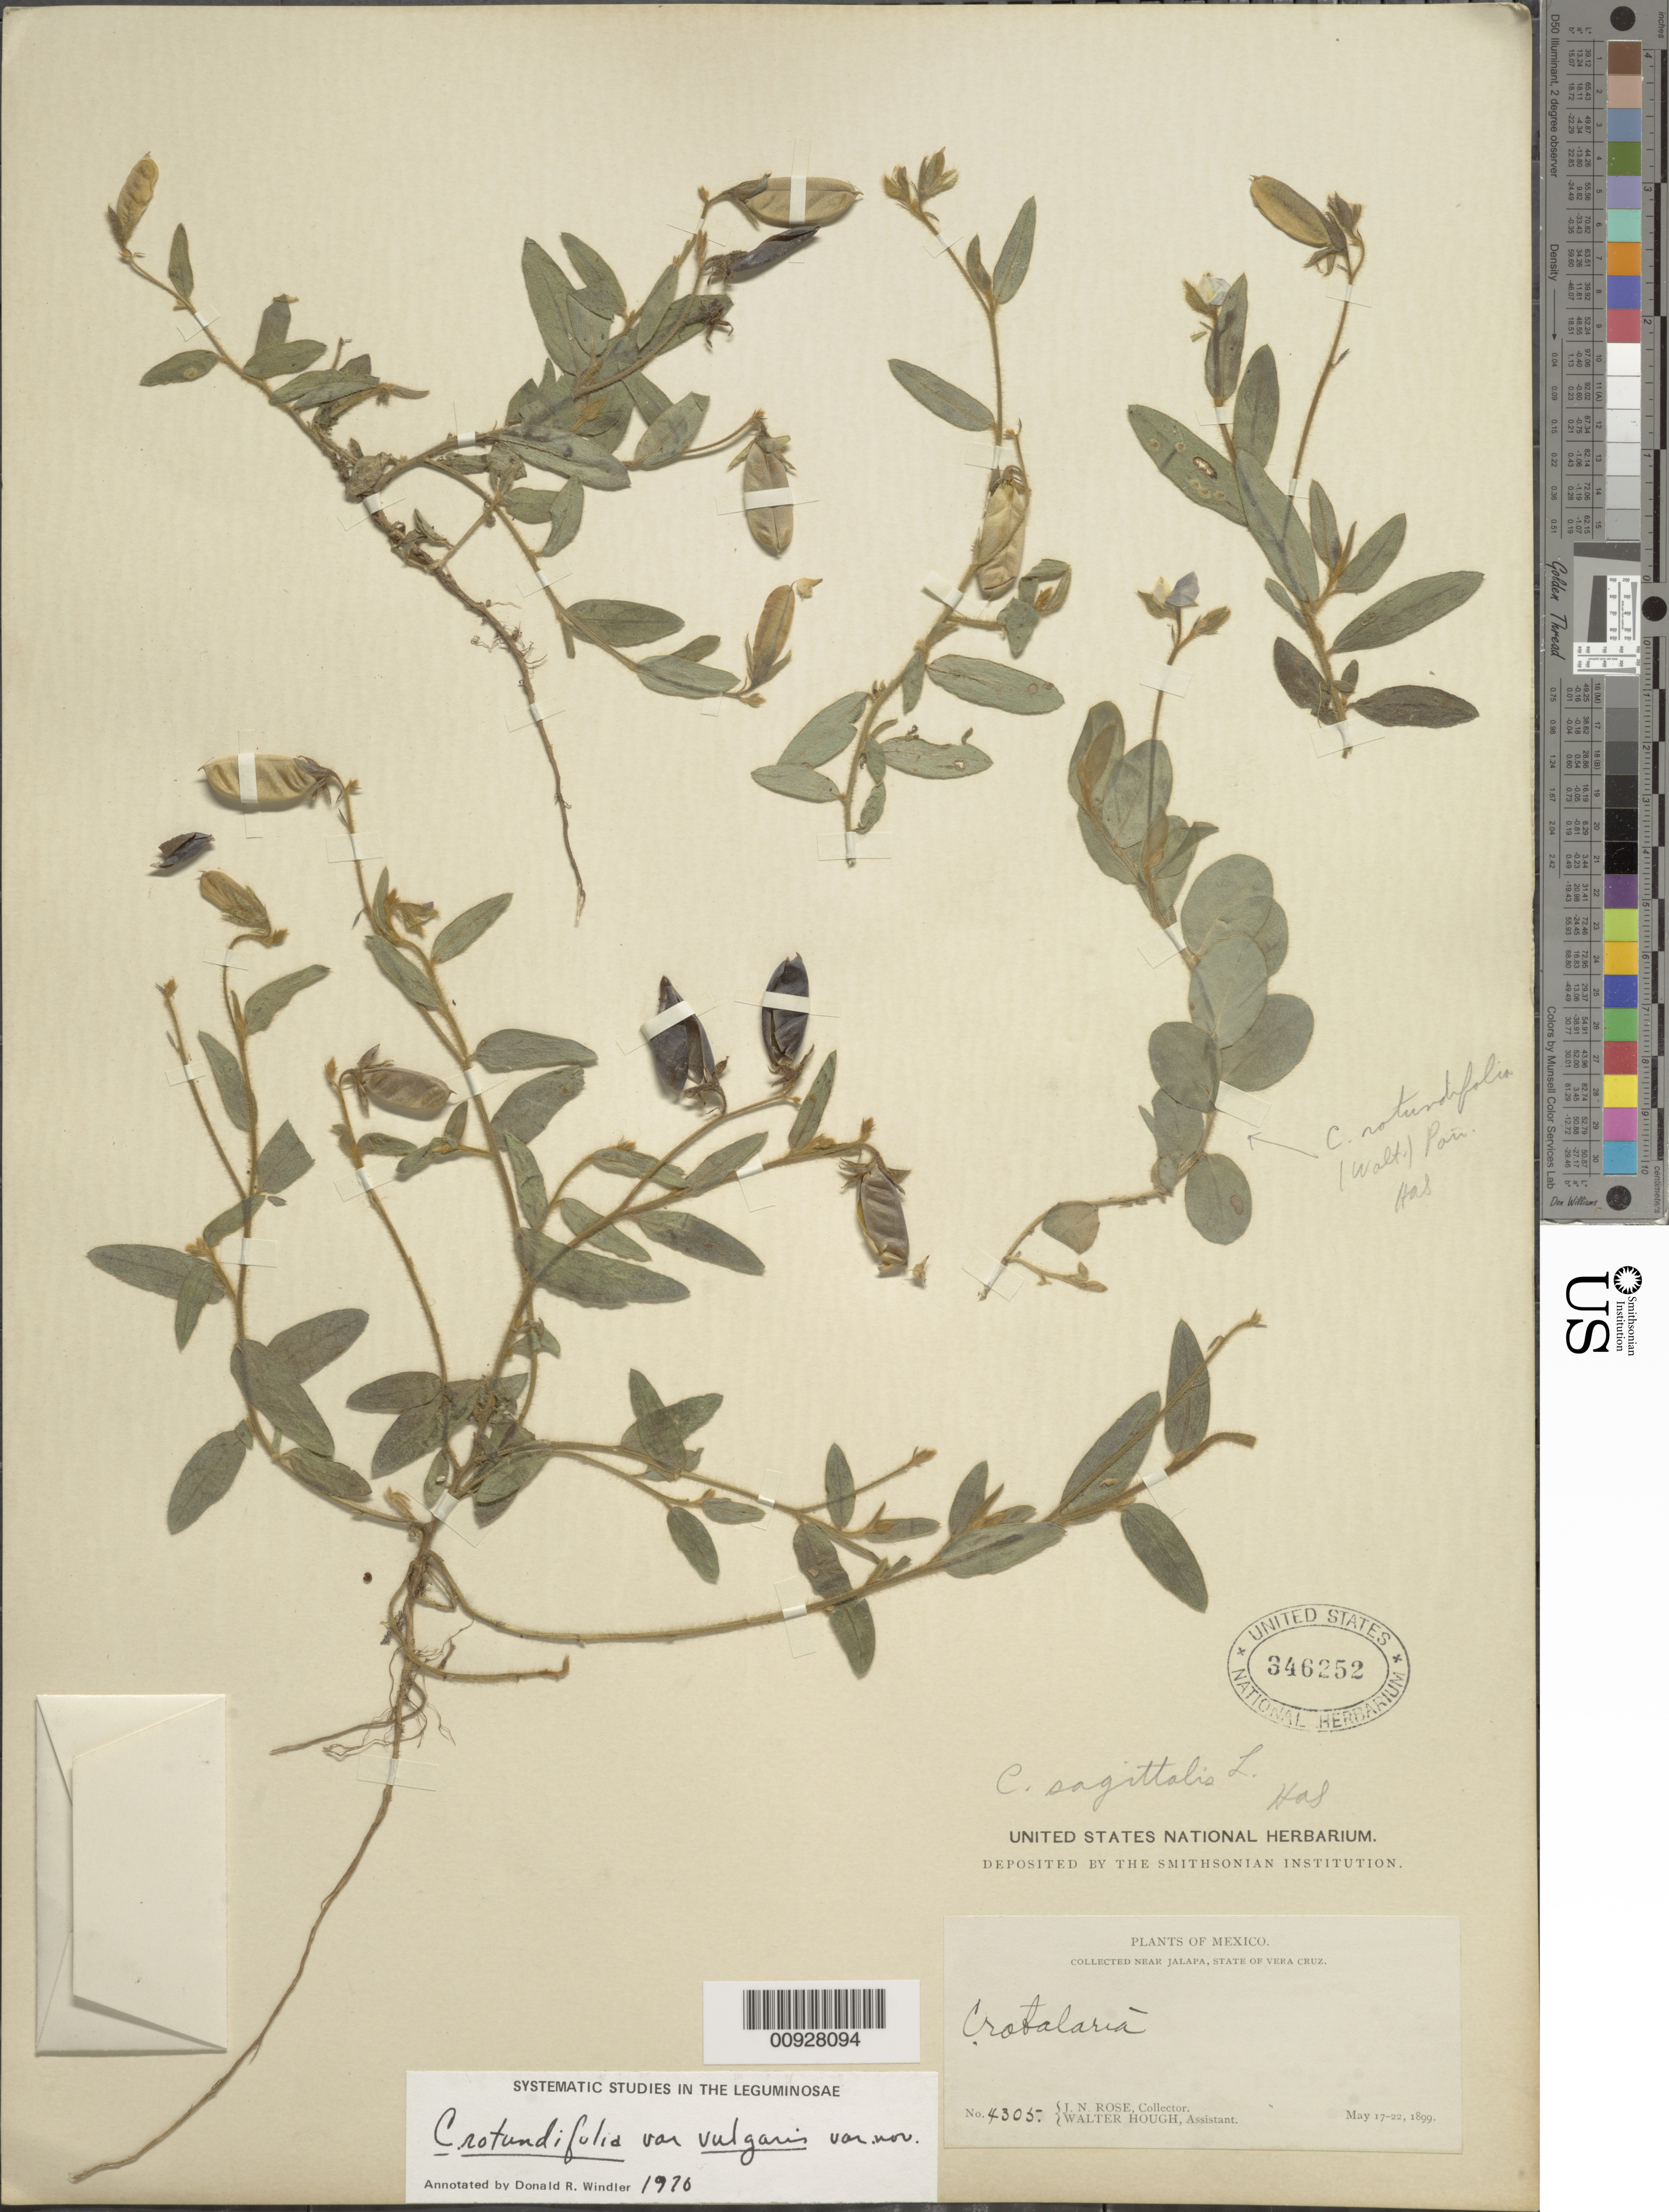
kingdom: Plantae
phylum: Tracheophyta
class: Magnoliopsida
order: Fabales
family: Fabaceae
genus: Crotalaria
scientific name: Crotalaria rotundifolia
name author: Walter ex J.F. Gmel.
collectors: J. N. Rose & W. Hough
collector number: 4305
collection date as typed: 17 May 1899 to 22 May 1899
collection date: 1899-05-17/1899-05-22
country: Mexico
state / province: Veracruz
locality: Near Jalapa, State of Veracruz.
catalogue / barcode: US 346252